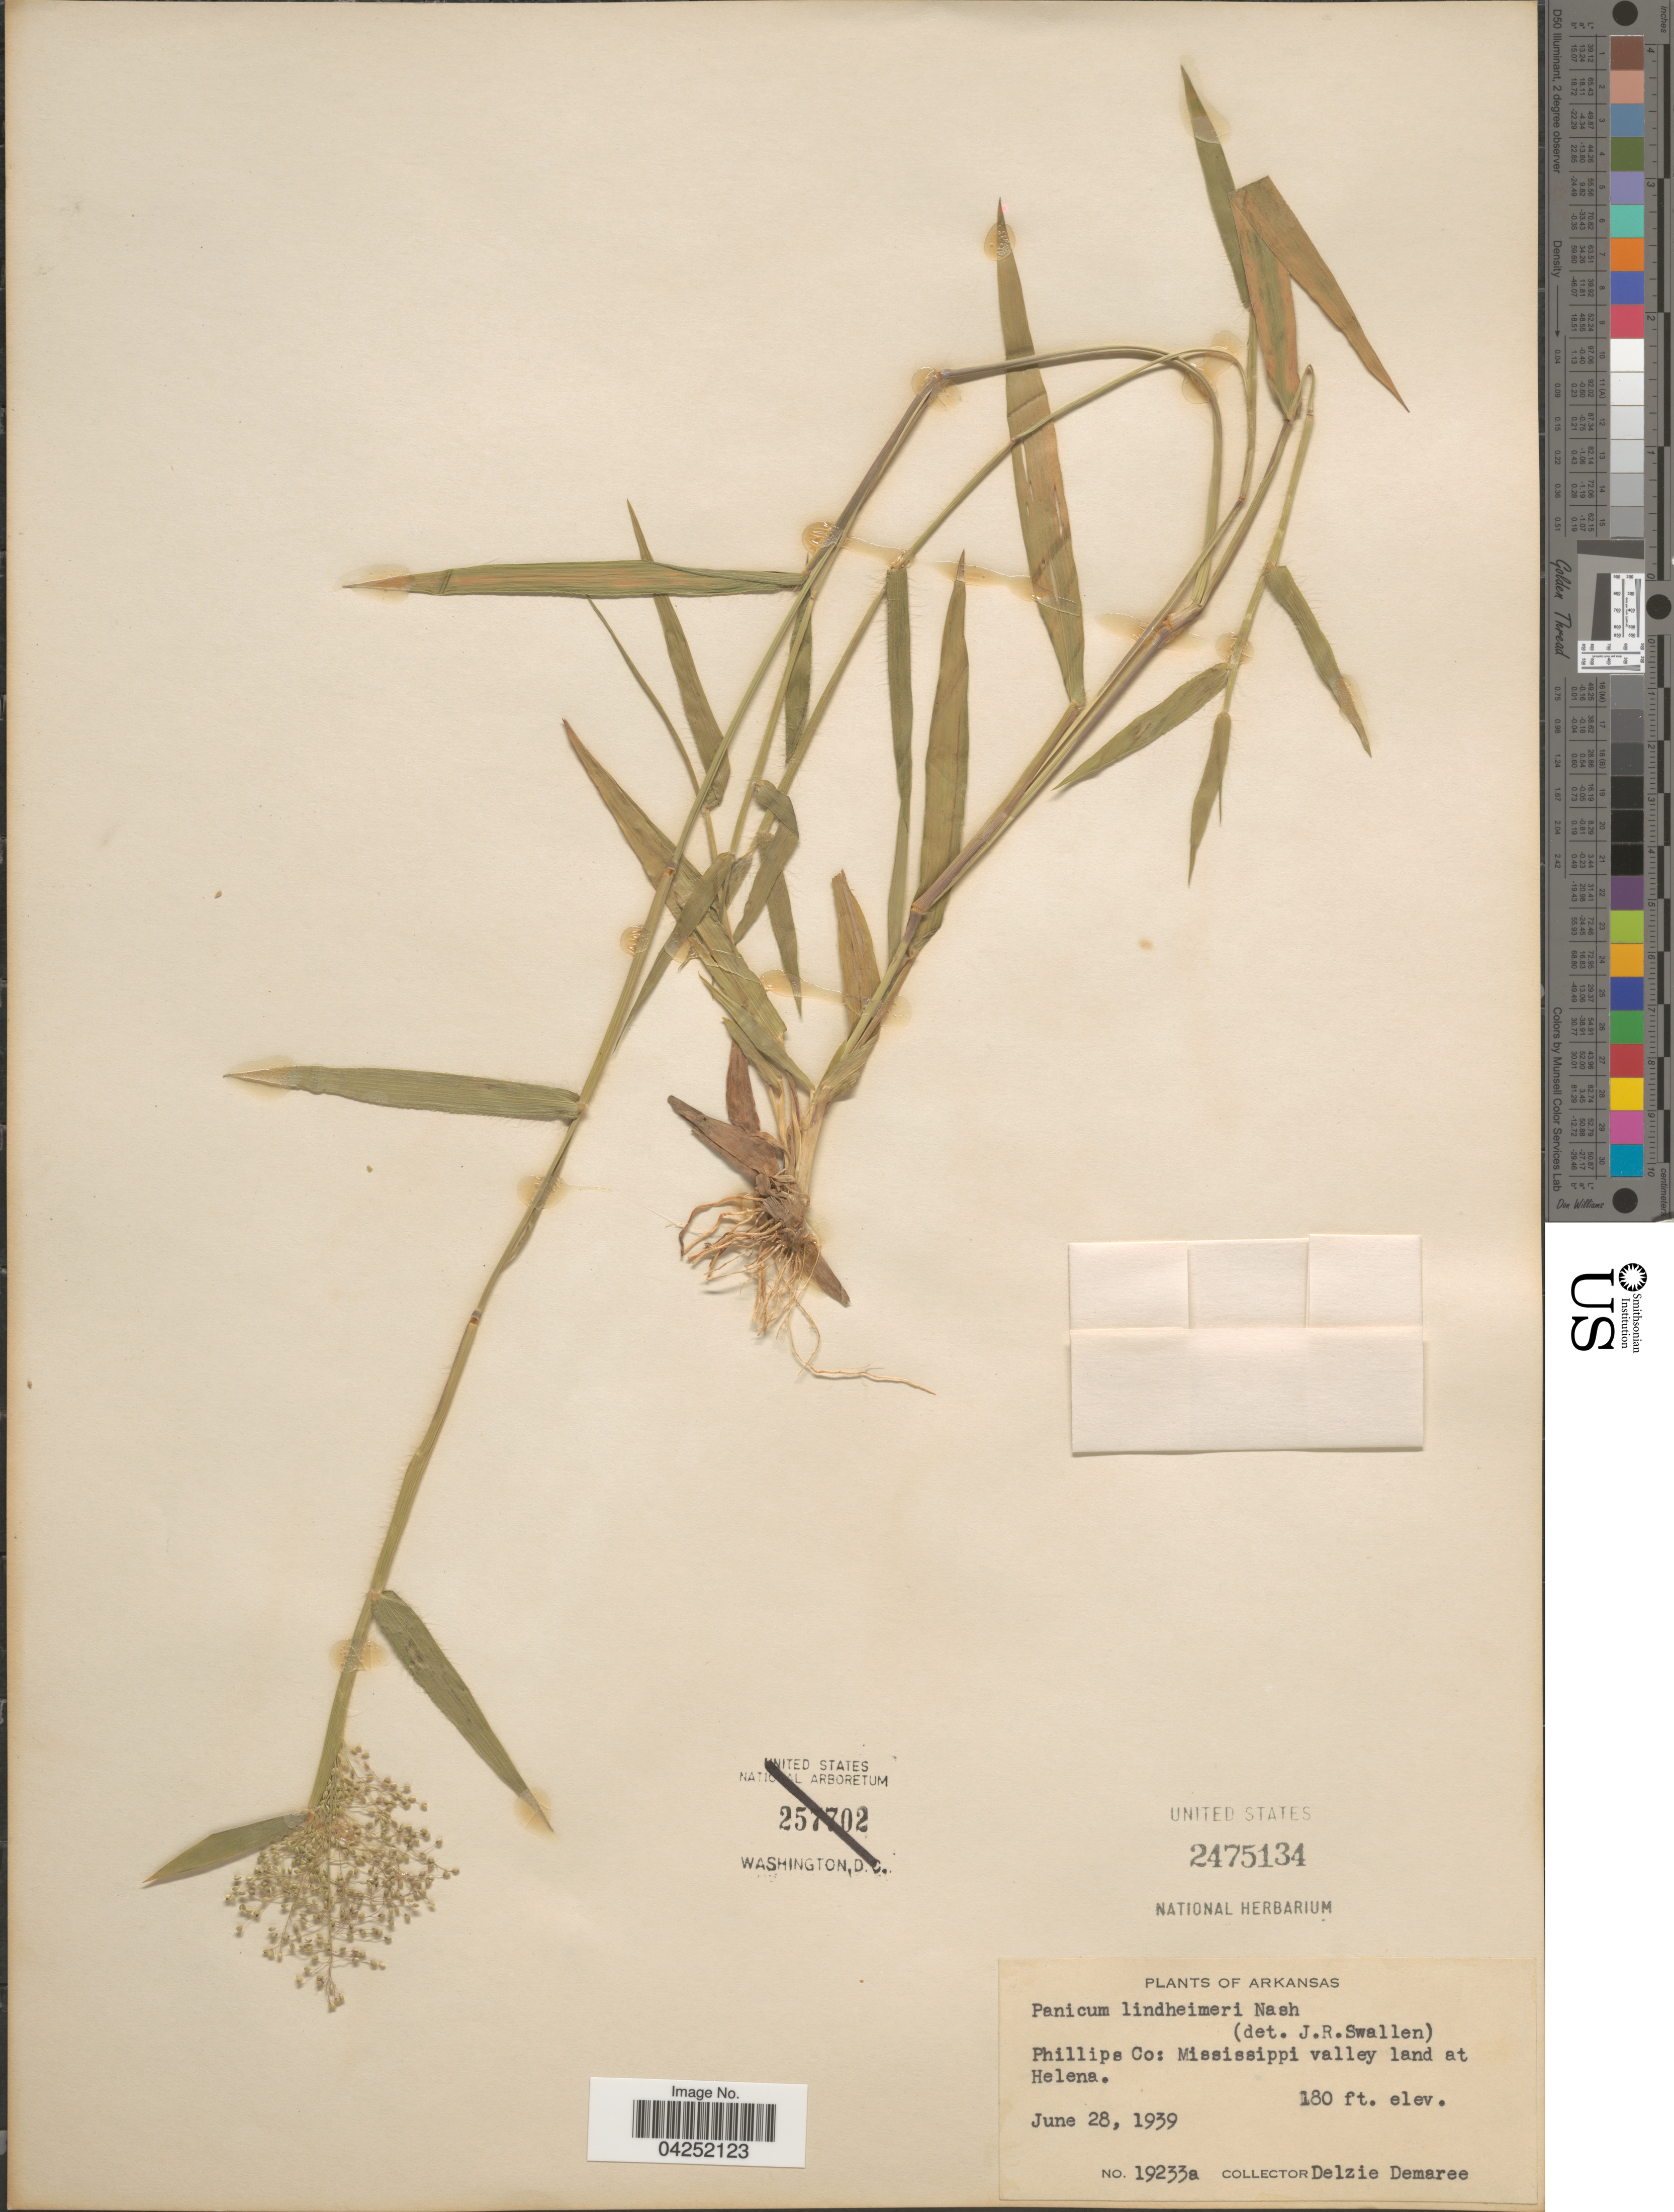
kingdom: Plantae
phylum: Tracheophyta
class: Liliopsida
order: Poales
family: Poaceae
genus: Dichanthelium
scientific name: Dichanthelium acuminatum var. lindheimeri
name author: (Nash) Gould & C.A. Clark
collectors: D. Demaree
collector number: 19233a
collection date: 1939-06-28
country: United States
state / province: Arkansas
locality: Phillips Co: Mississippi valley land at Helena.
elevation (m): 55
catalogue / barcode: US 2475134